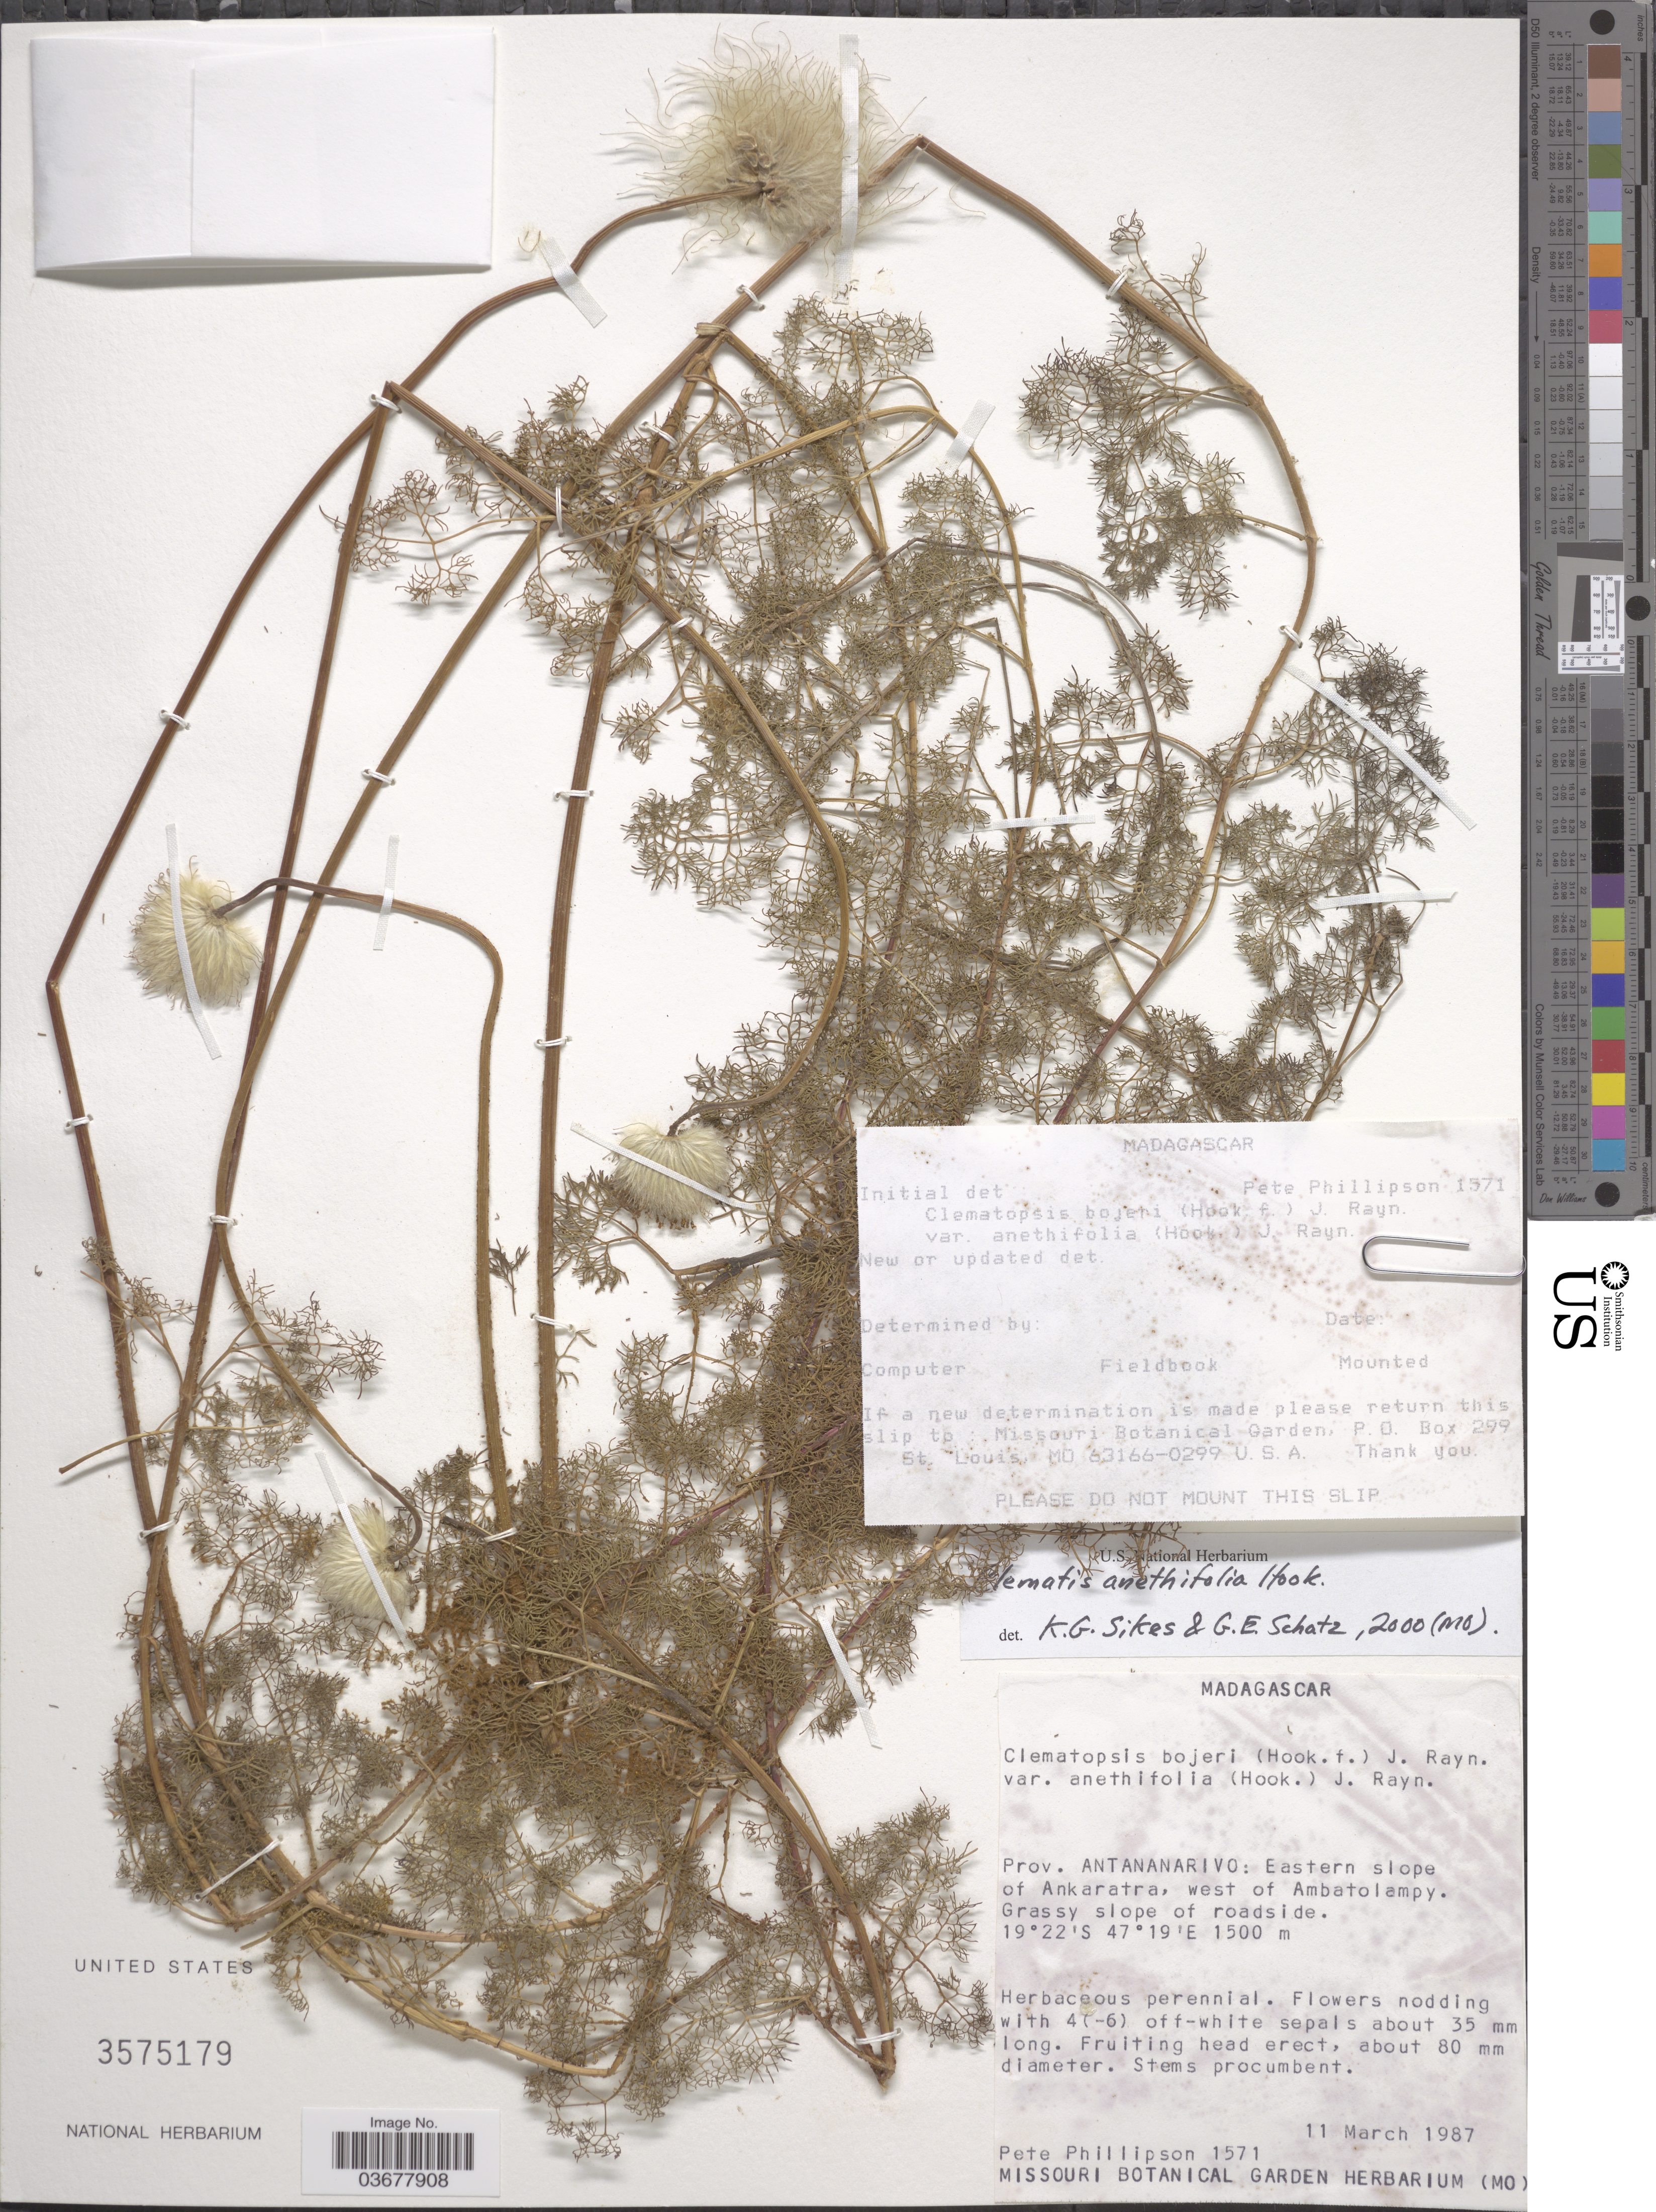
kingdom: Plantae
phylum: Tracheophyta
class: Magnoliopsida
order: Ranunculales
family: Ranunculaceae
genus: Clematis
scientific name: Clematis anethifolia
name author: Hook.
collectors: P. B. Phillipson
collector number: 1571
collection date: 1987-03-11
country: Madagascar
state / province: Vakinankaratra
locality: Eastern slope of Ankaratra, west of Ambatolampy.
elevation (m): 1500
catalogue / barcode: US 3575179